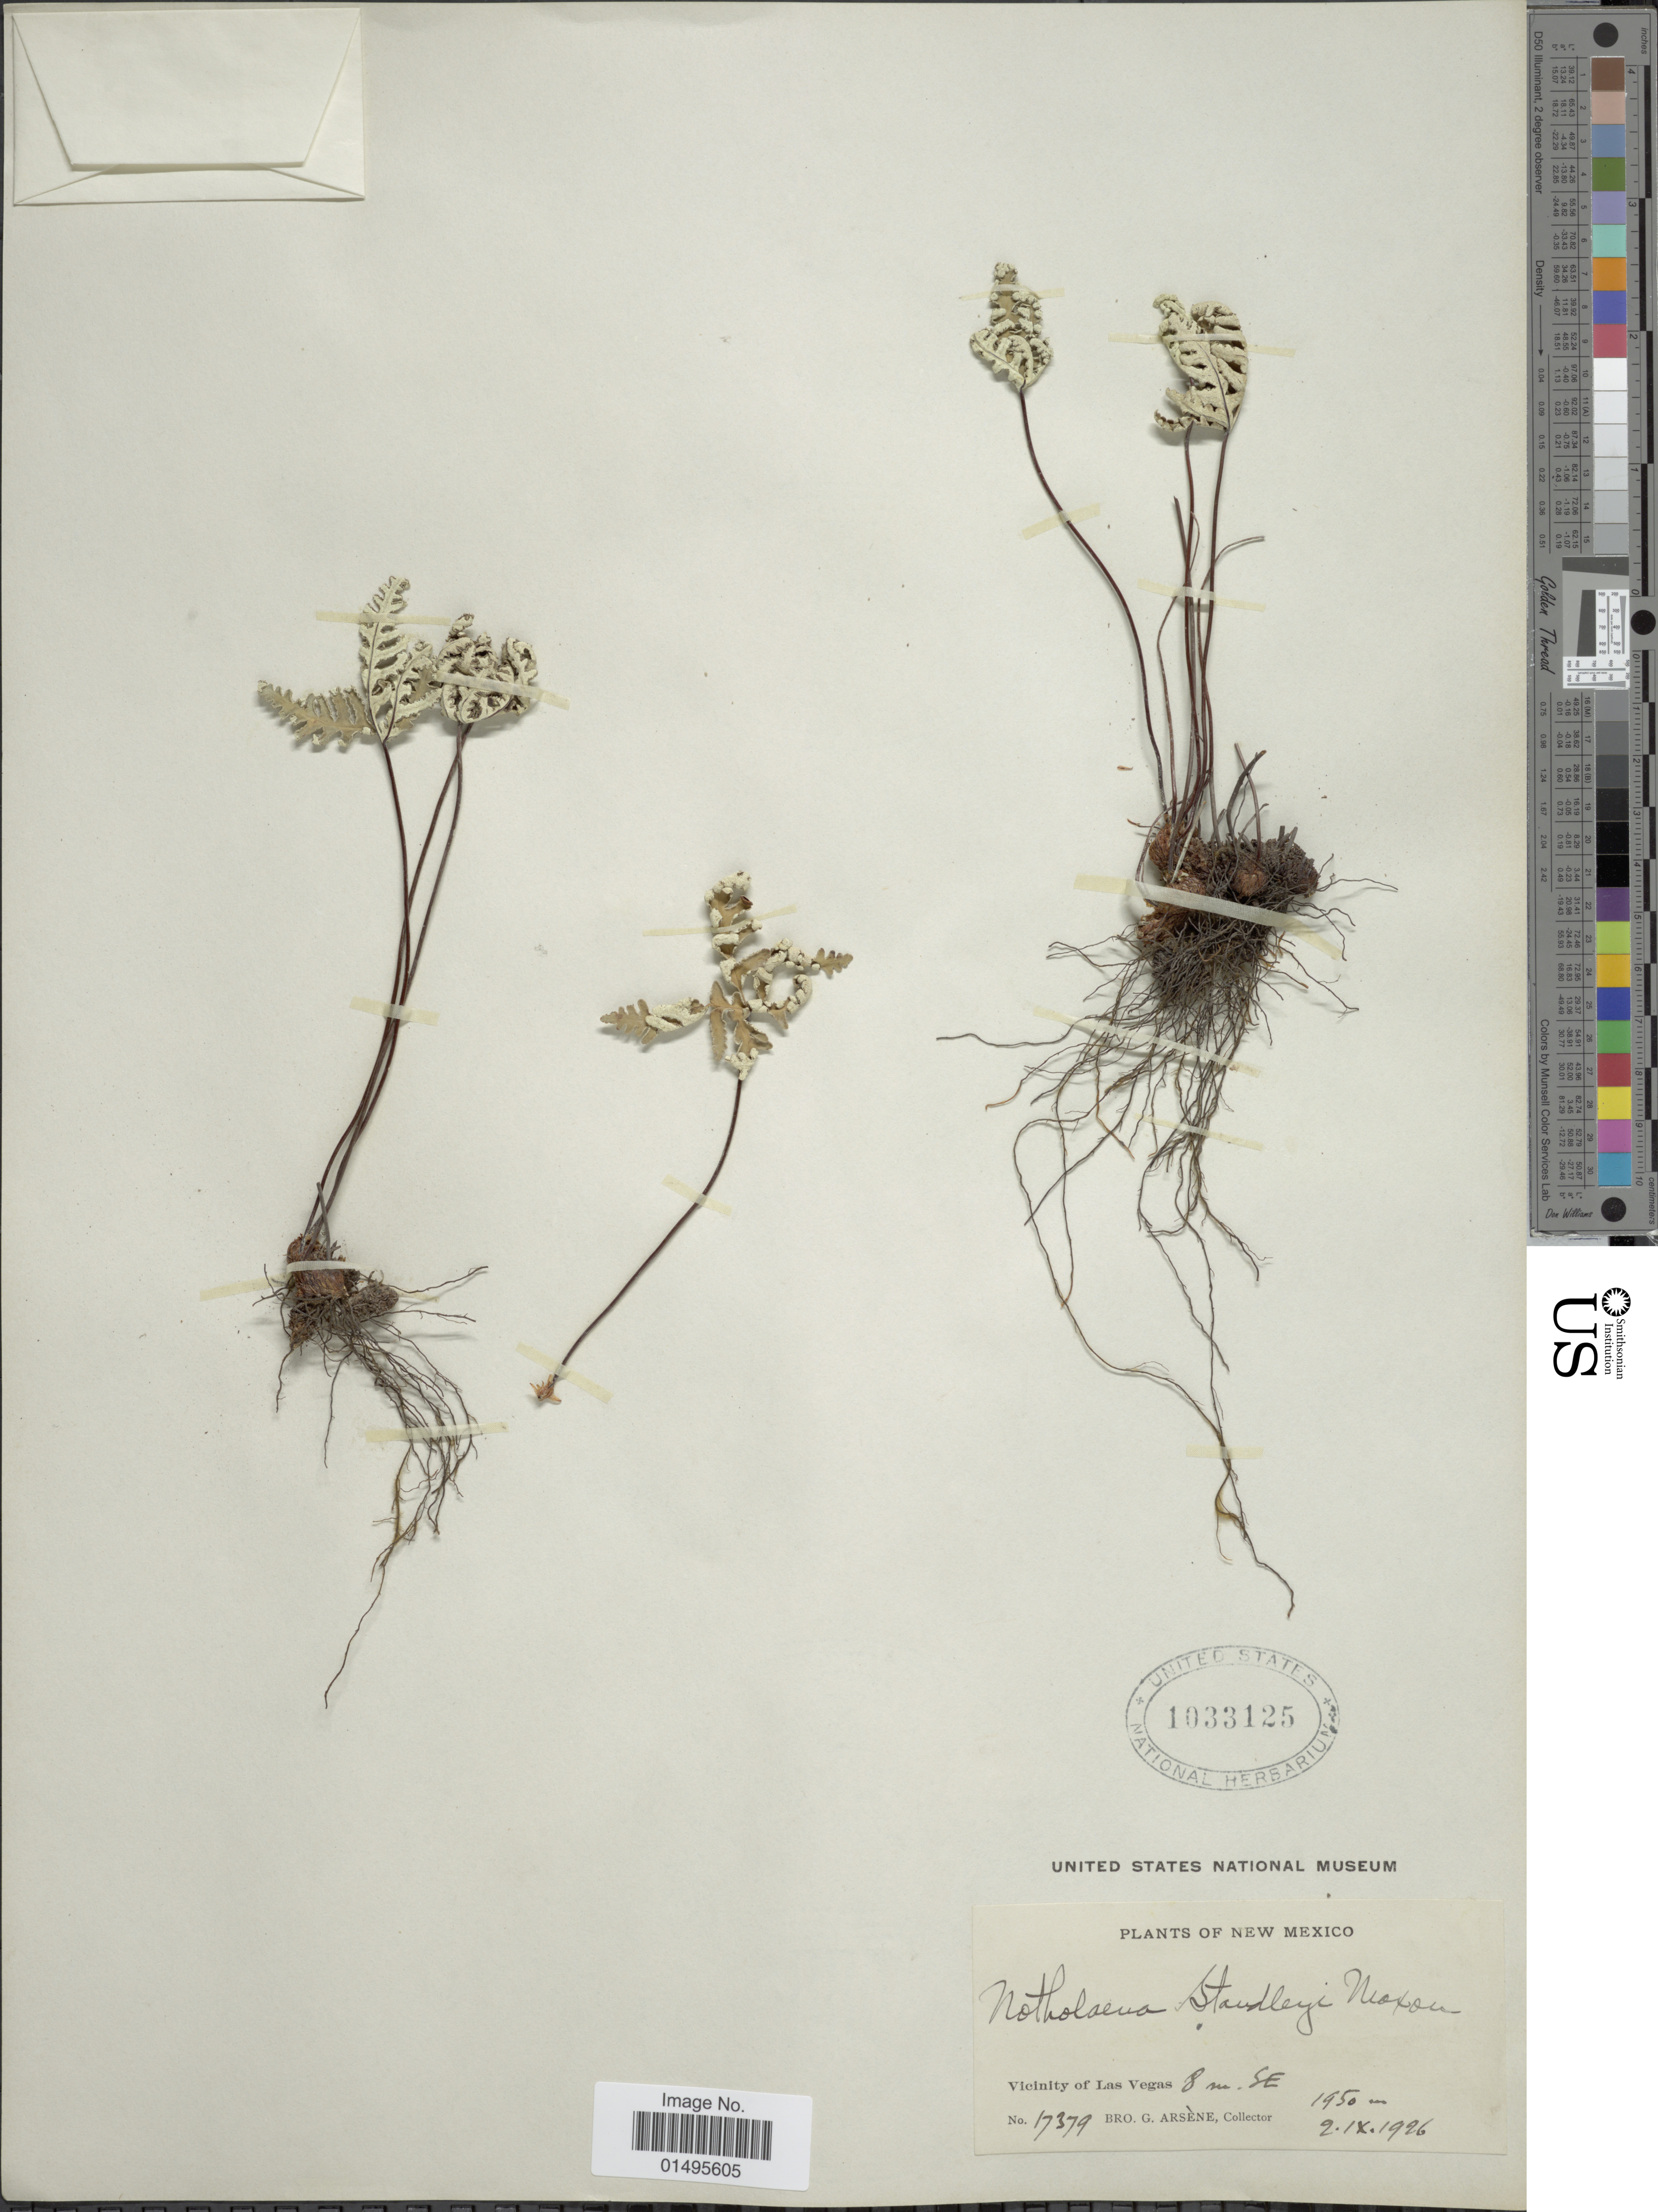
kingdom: Plantae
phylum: Tracheophyta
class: Polypodiopsida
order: Polypodiales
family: Pteridaceae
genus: Notholaena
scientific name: Notholaena standleyi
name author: Maxon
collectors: Bro. G. Arsène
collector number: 17379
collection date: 1926-09-02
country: United States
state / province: New Mexico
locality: Vicinity of Las Vegas. 8 mi SE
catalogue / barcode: US 1033125